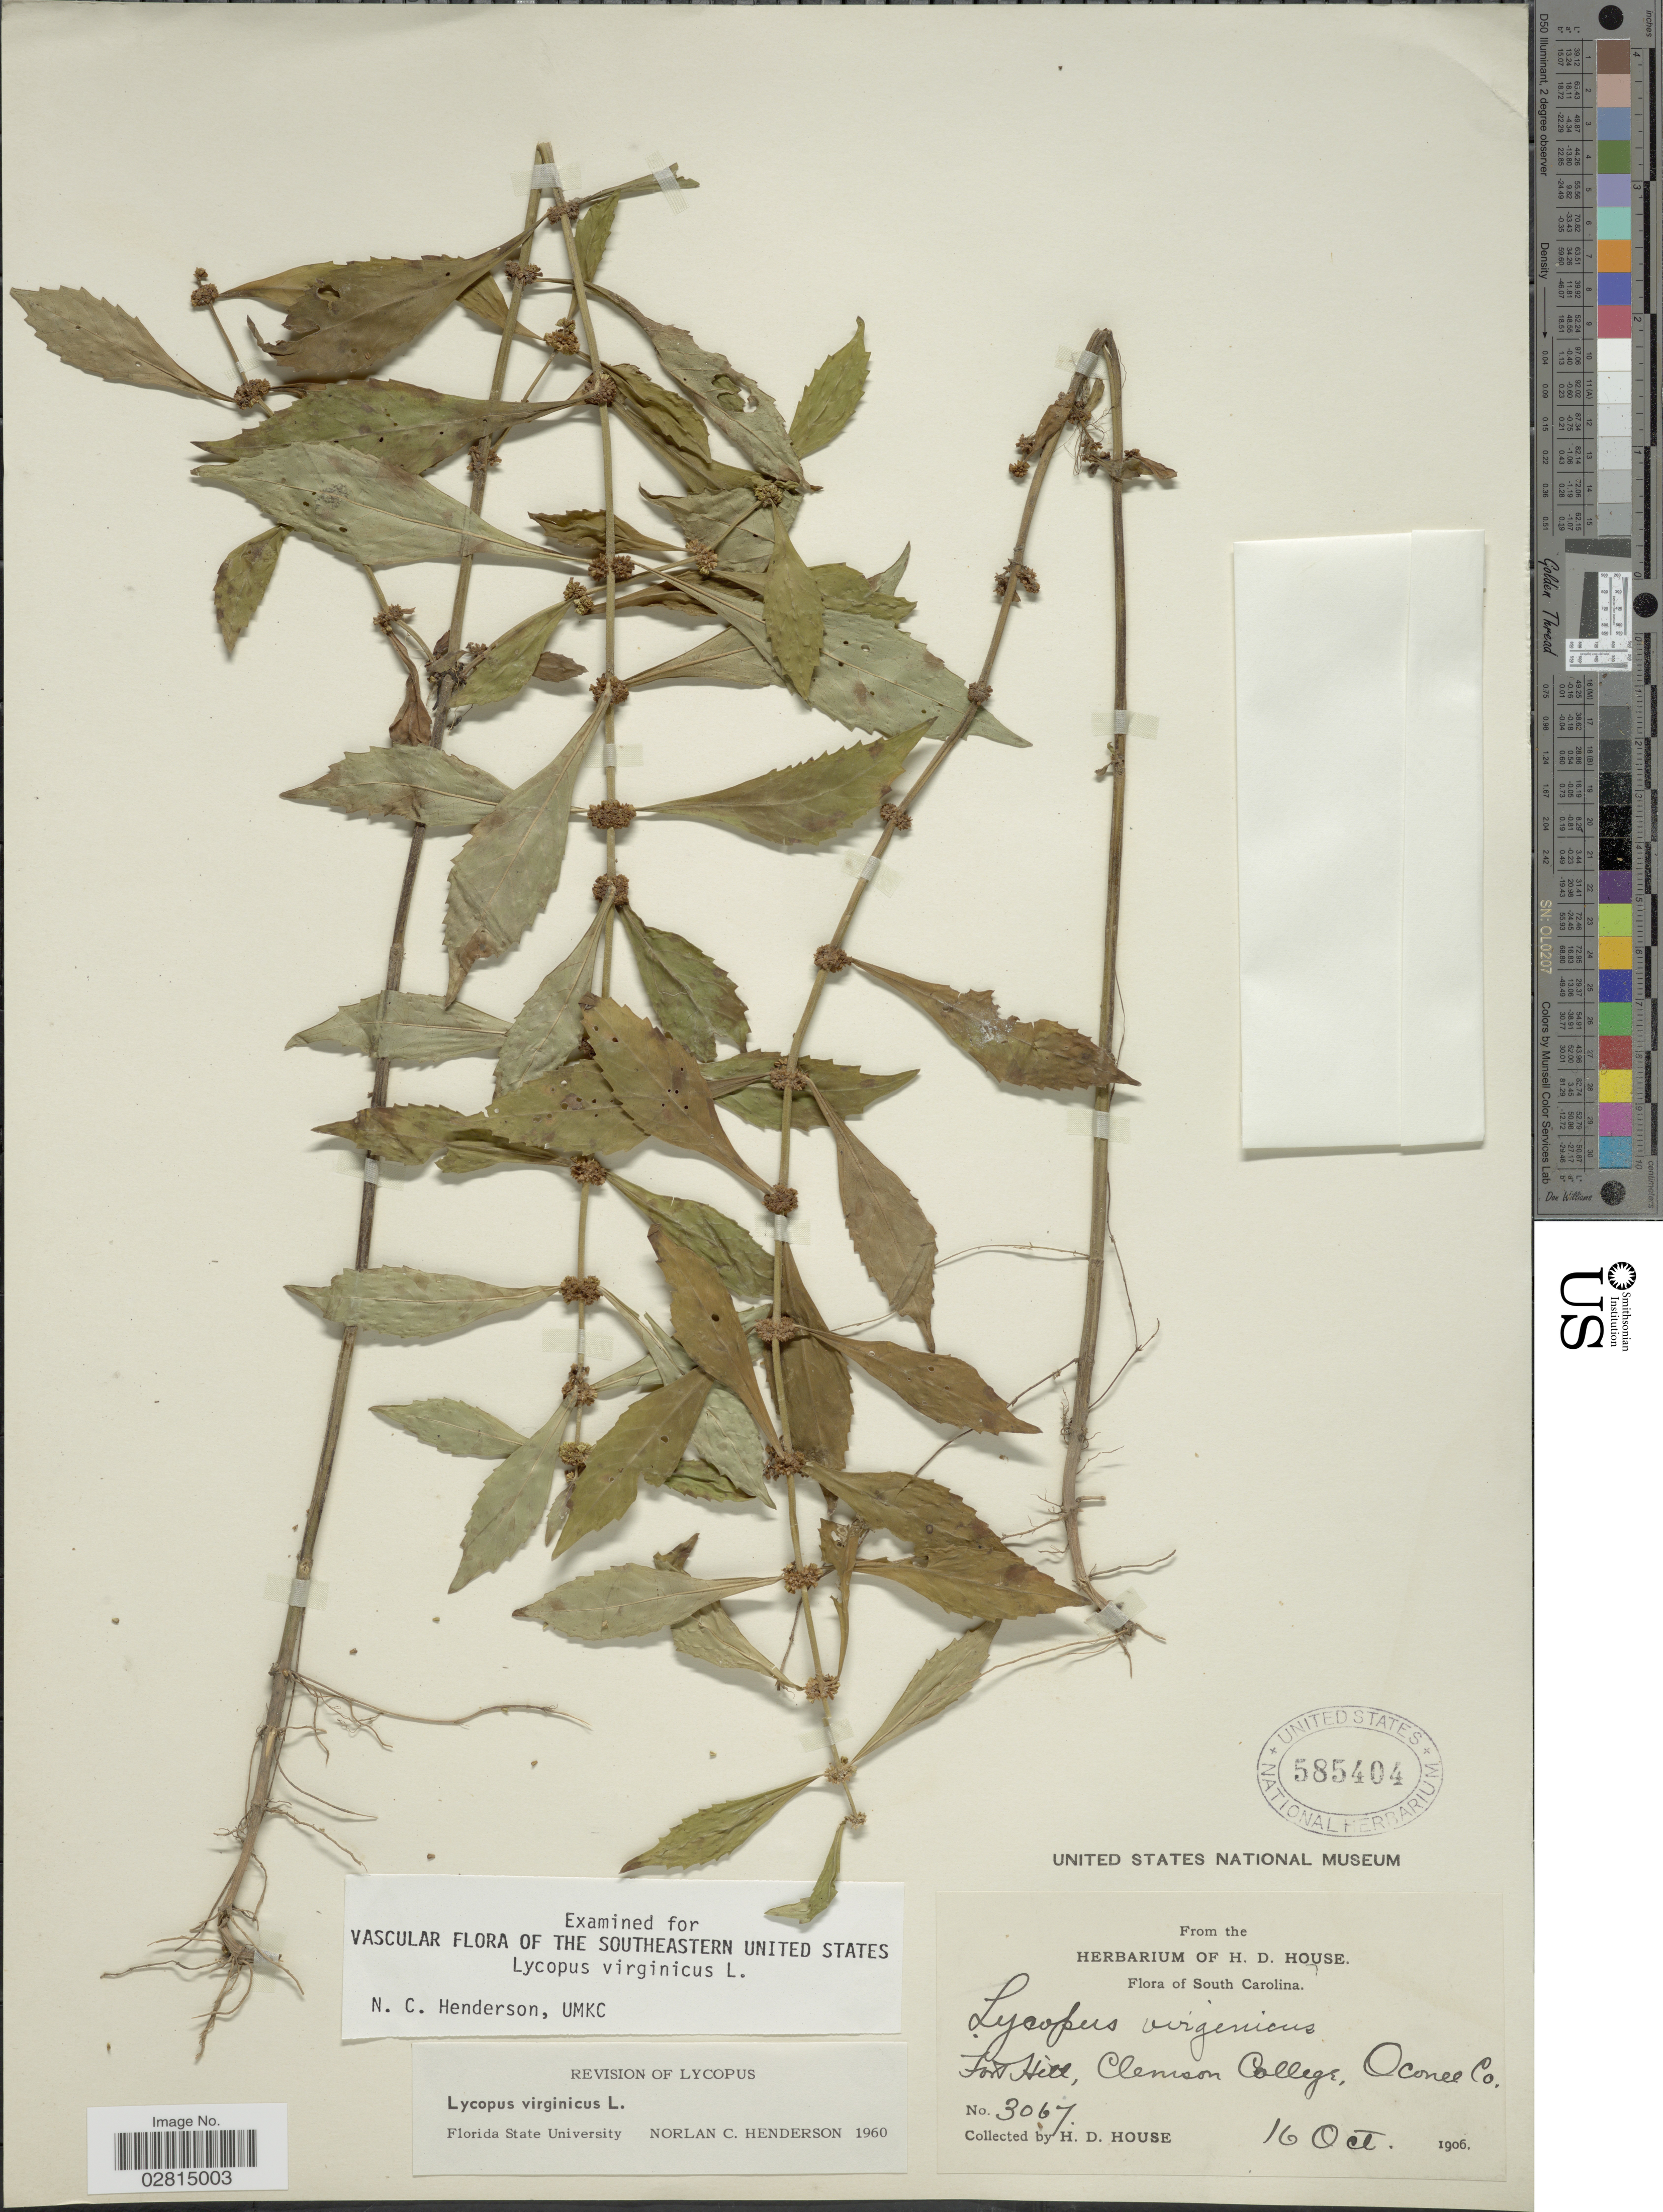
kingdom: Plantae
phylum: Tracheophyta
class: Magnoliopsida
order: Lamiales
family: Lamiaceae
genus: Lycopus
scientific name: Lycopus virginicus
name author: L.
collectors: H. D. House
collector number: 3067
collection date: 1906-10-16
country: United States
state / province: South Carolina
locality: Fort Hill, Clemson College, Oconee Co.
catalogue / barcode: US 585404